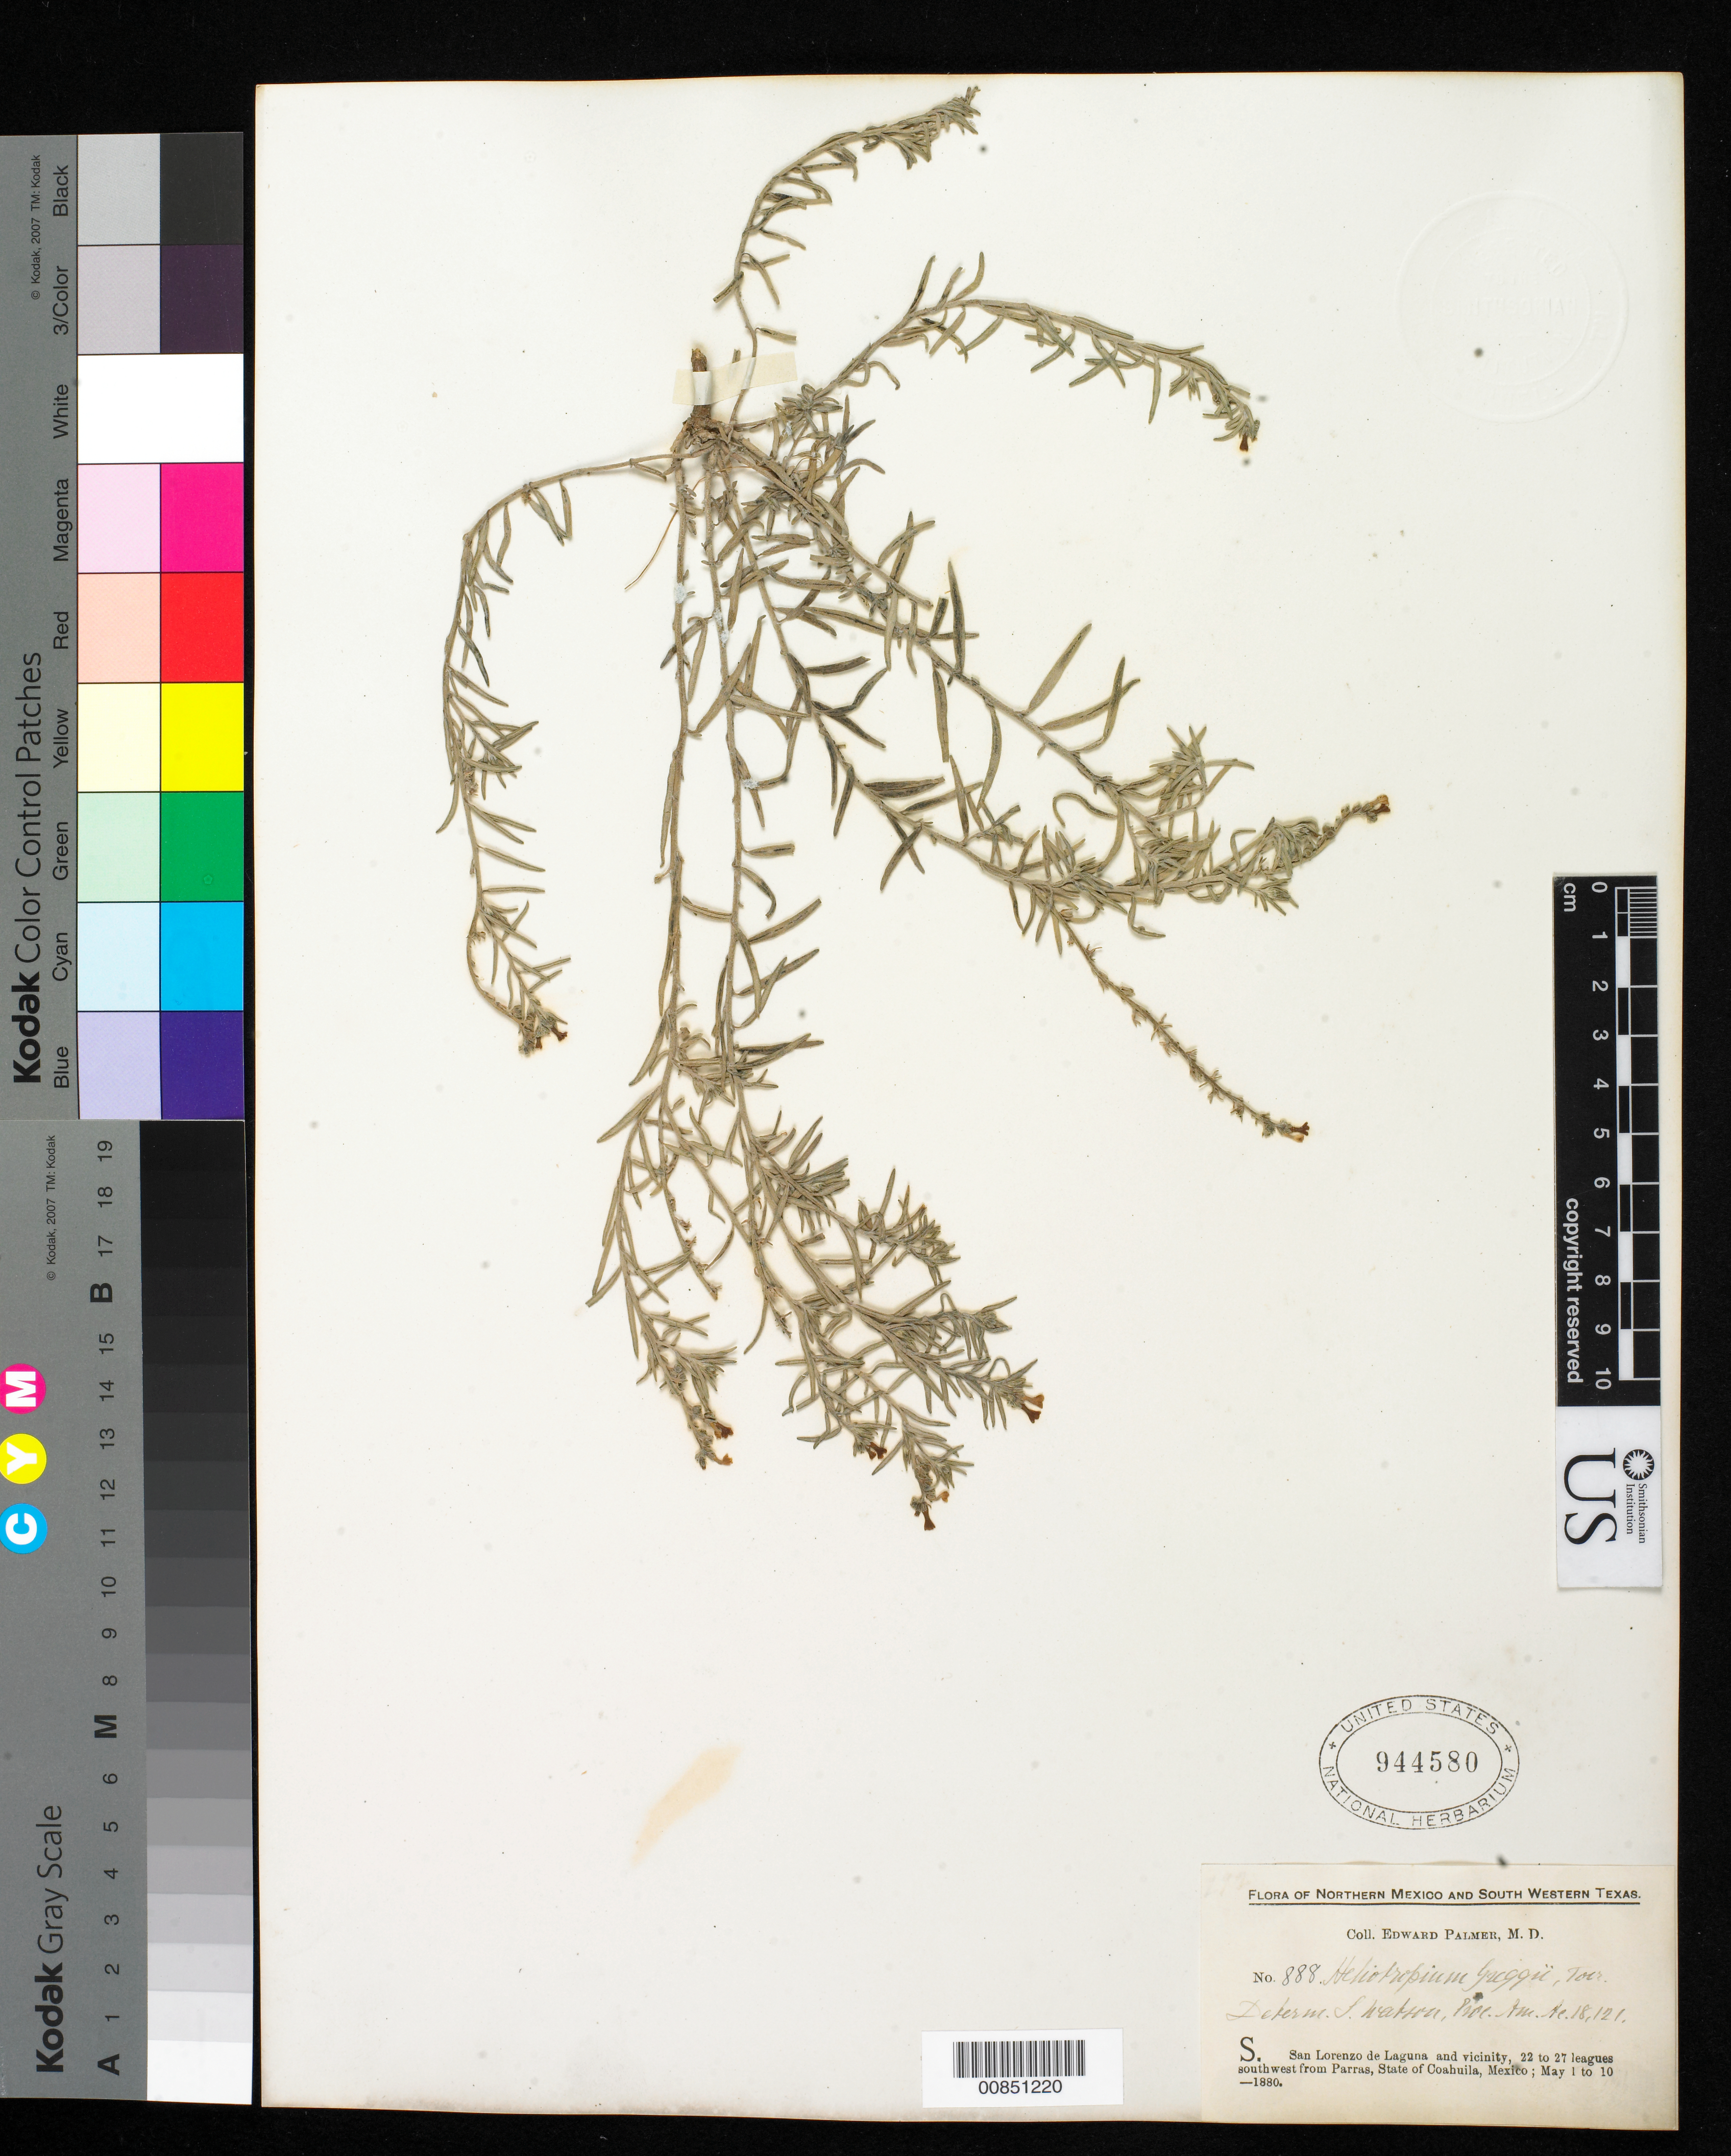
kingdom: Plantae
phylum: Tracheophyta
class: Magnoliopsida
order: Boraginales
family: Heliotropiaceae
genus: Euploca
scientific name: Euploca greggii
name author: (Torr.) Feuillet & Halse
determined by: Feuillet, C.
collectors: E. Palmer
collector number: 888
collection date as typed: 01 May 1880 to 10 May 1880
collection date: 1880-05-01/1880-05-10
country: Mexico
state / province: Coahuila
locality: S. San Lorenzo de Laguna and vicinity, 22 to 27 leagues southwest from Parras, Coahuila.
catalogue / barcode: US 944580